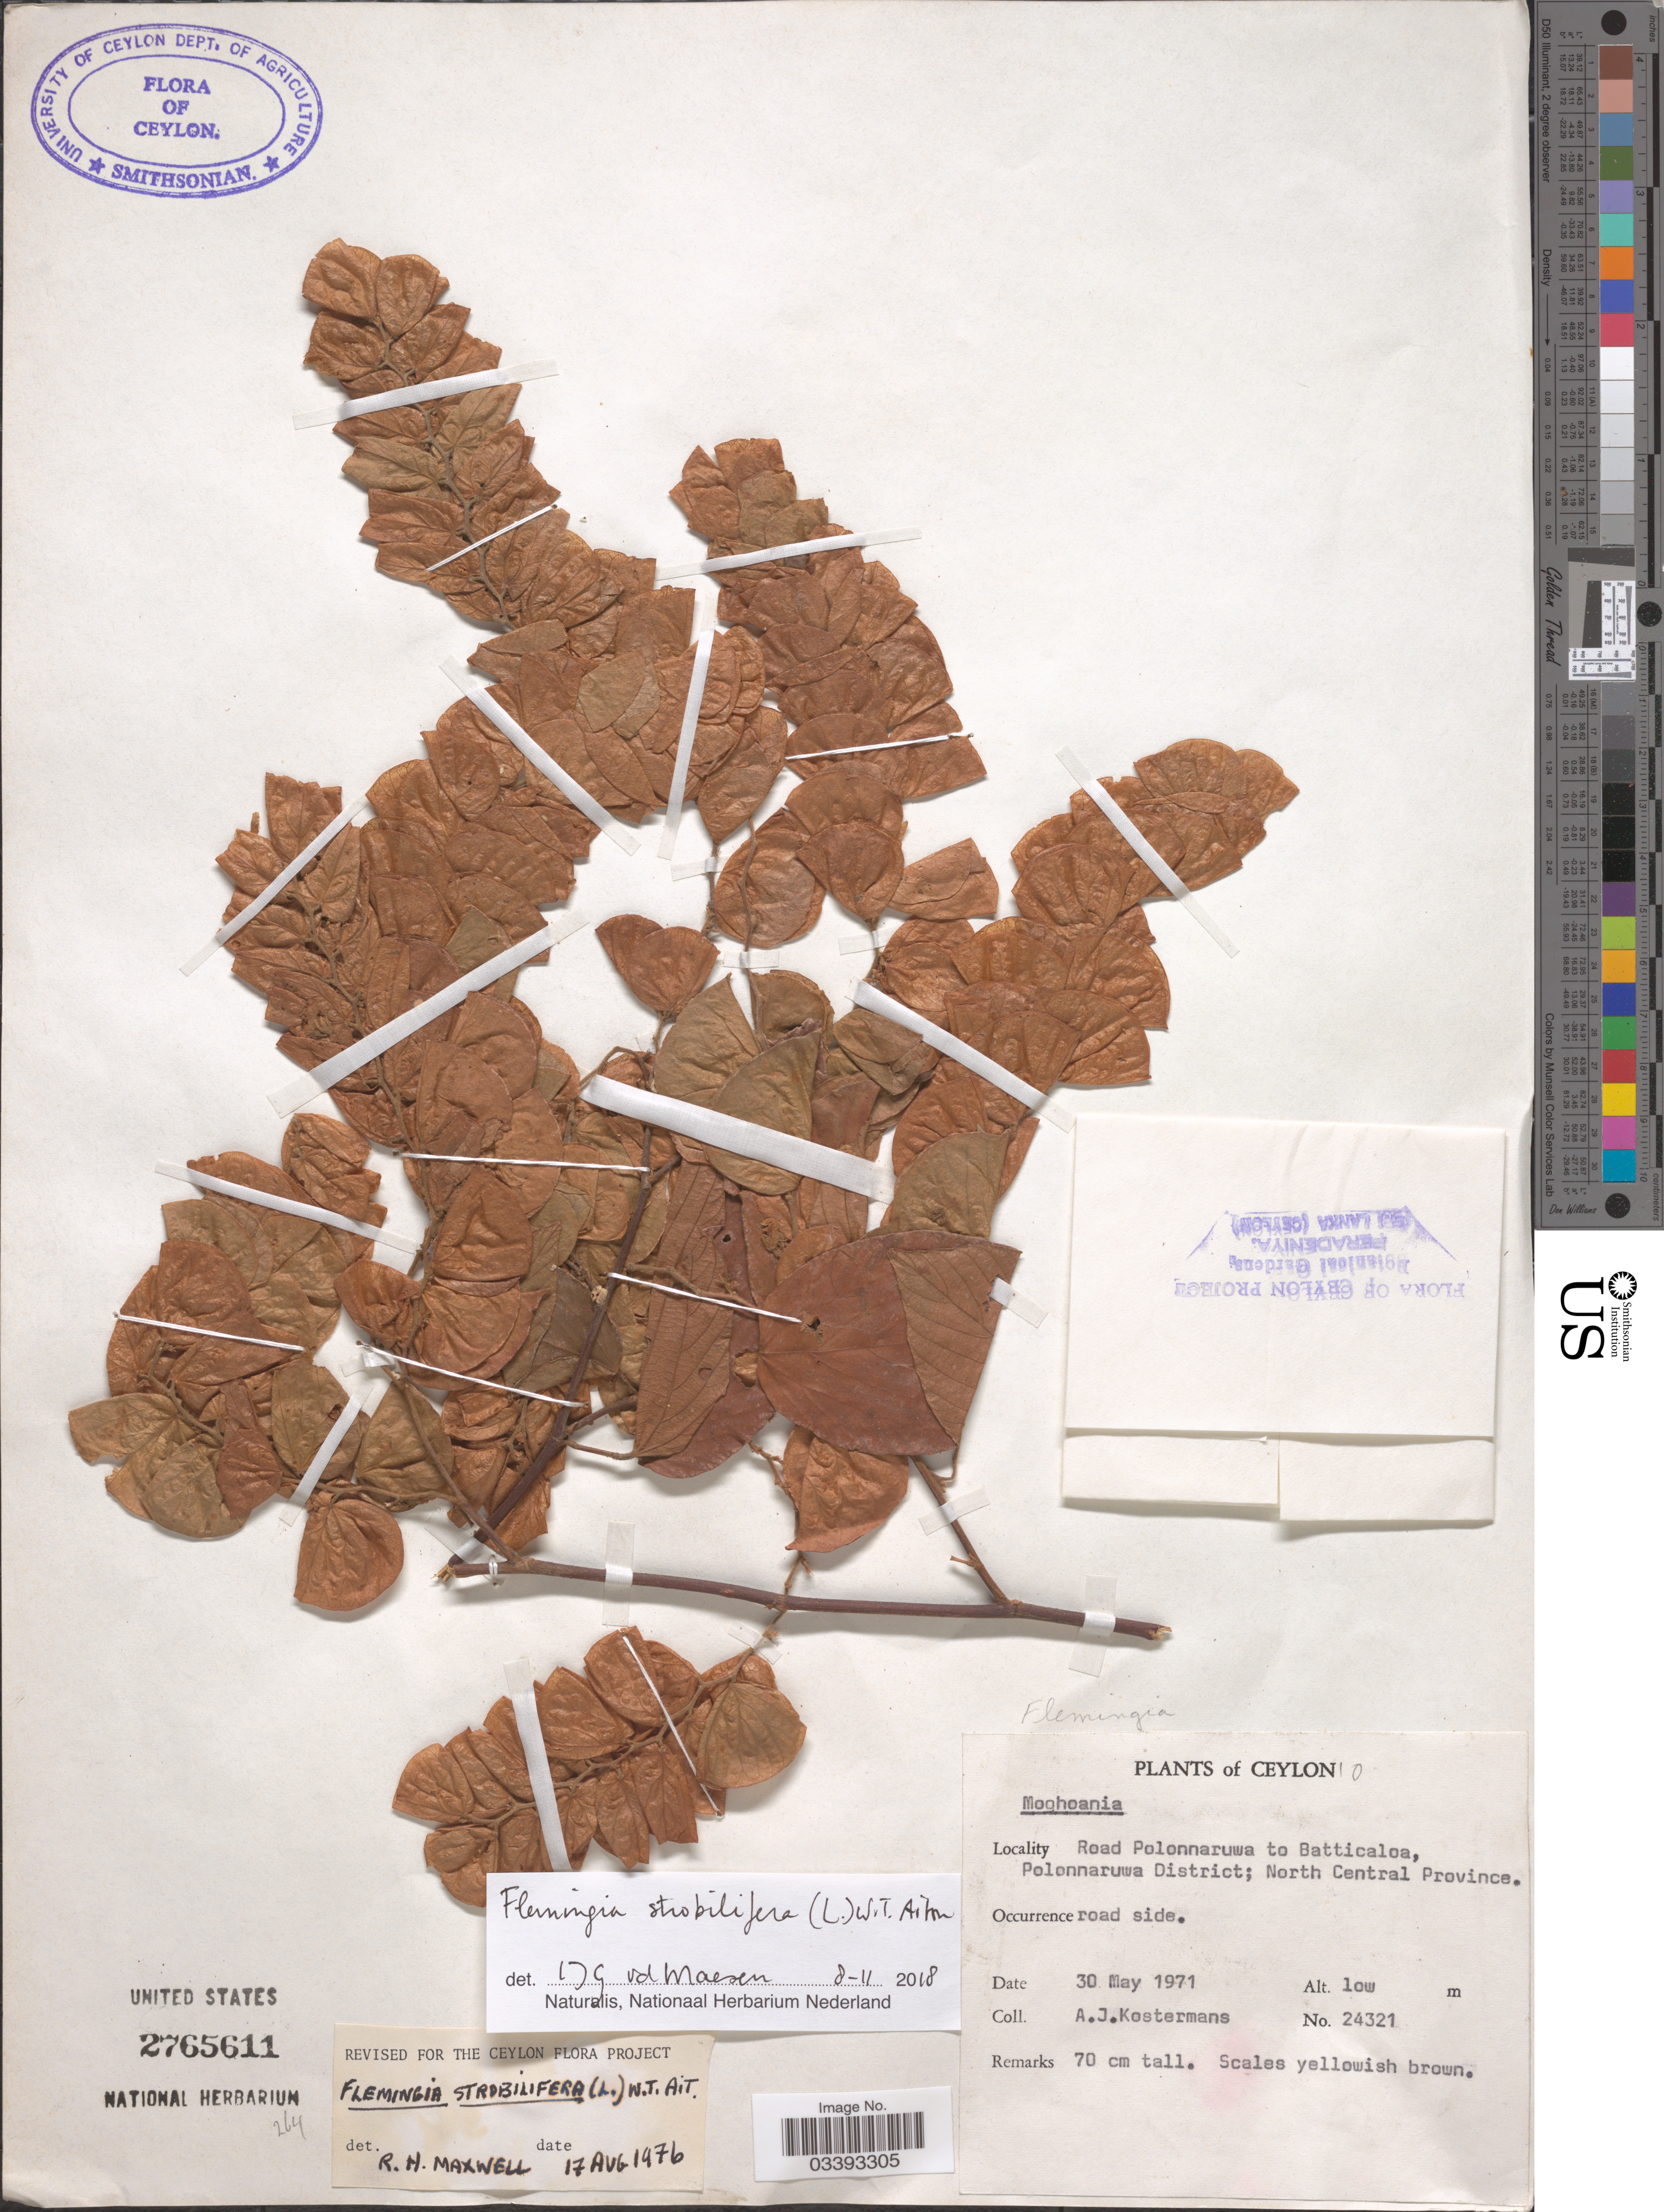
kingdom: Plantae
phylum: Tracheophyta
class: Magnoliopsida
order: Fabales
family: Fabaceae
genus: Flemingia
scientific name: Flemingia strobilifera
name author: (L.) W.T. Aiton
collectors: A. J. G. Kostermans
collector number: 24321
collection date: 1971-05-30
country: Sri Lanka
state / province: North Central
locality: Ceylon. Road Polonnaruwa to Batticaloa, Polonnaruwa District.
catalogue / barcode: US 2765611